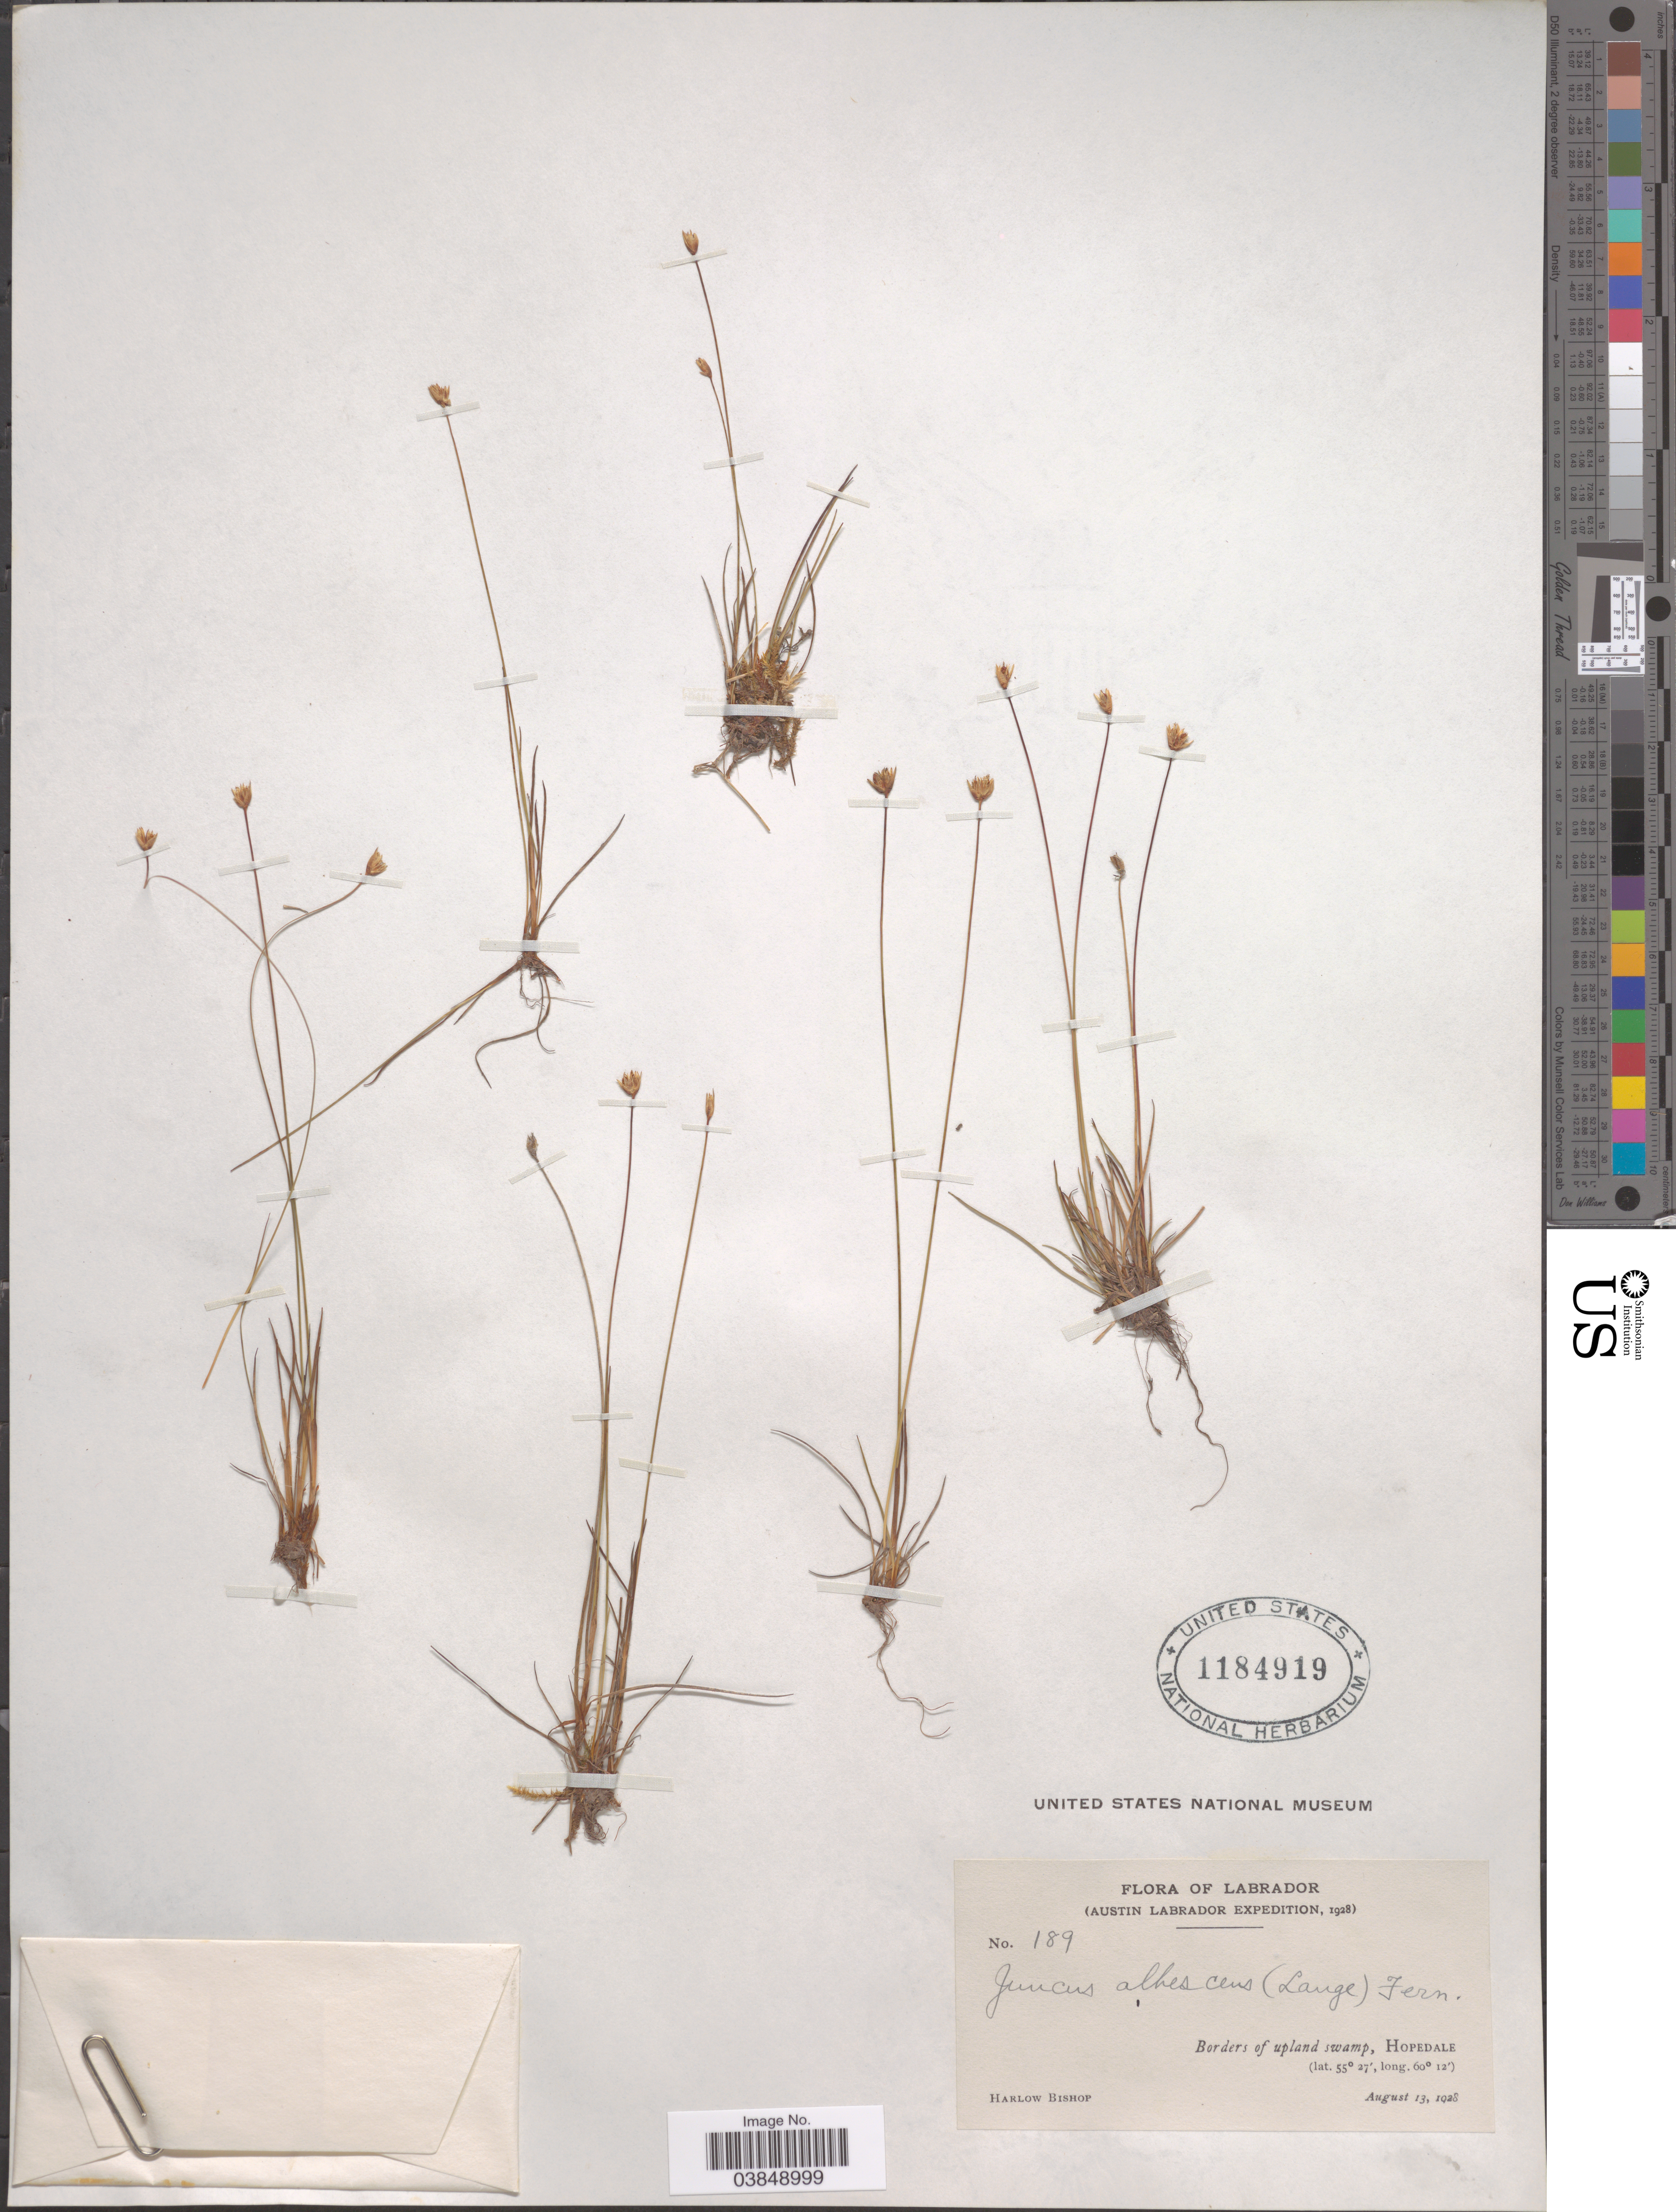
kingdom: Plantae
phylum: Tracheophyta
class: Liliopsida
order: Poales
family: Juncaceae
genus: Juncus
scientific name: Juncus albescens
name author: Fernald & Lange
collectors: H. Bishop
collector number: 189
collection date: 1928-08-13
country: Canada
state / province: Newfoundland and Labrador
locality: Labrador. Hopedale.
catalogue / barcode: US 1184919